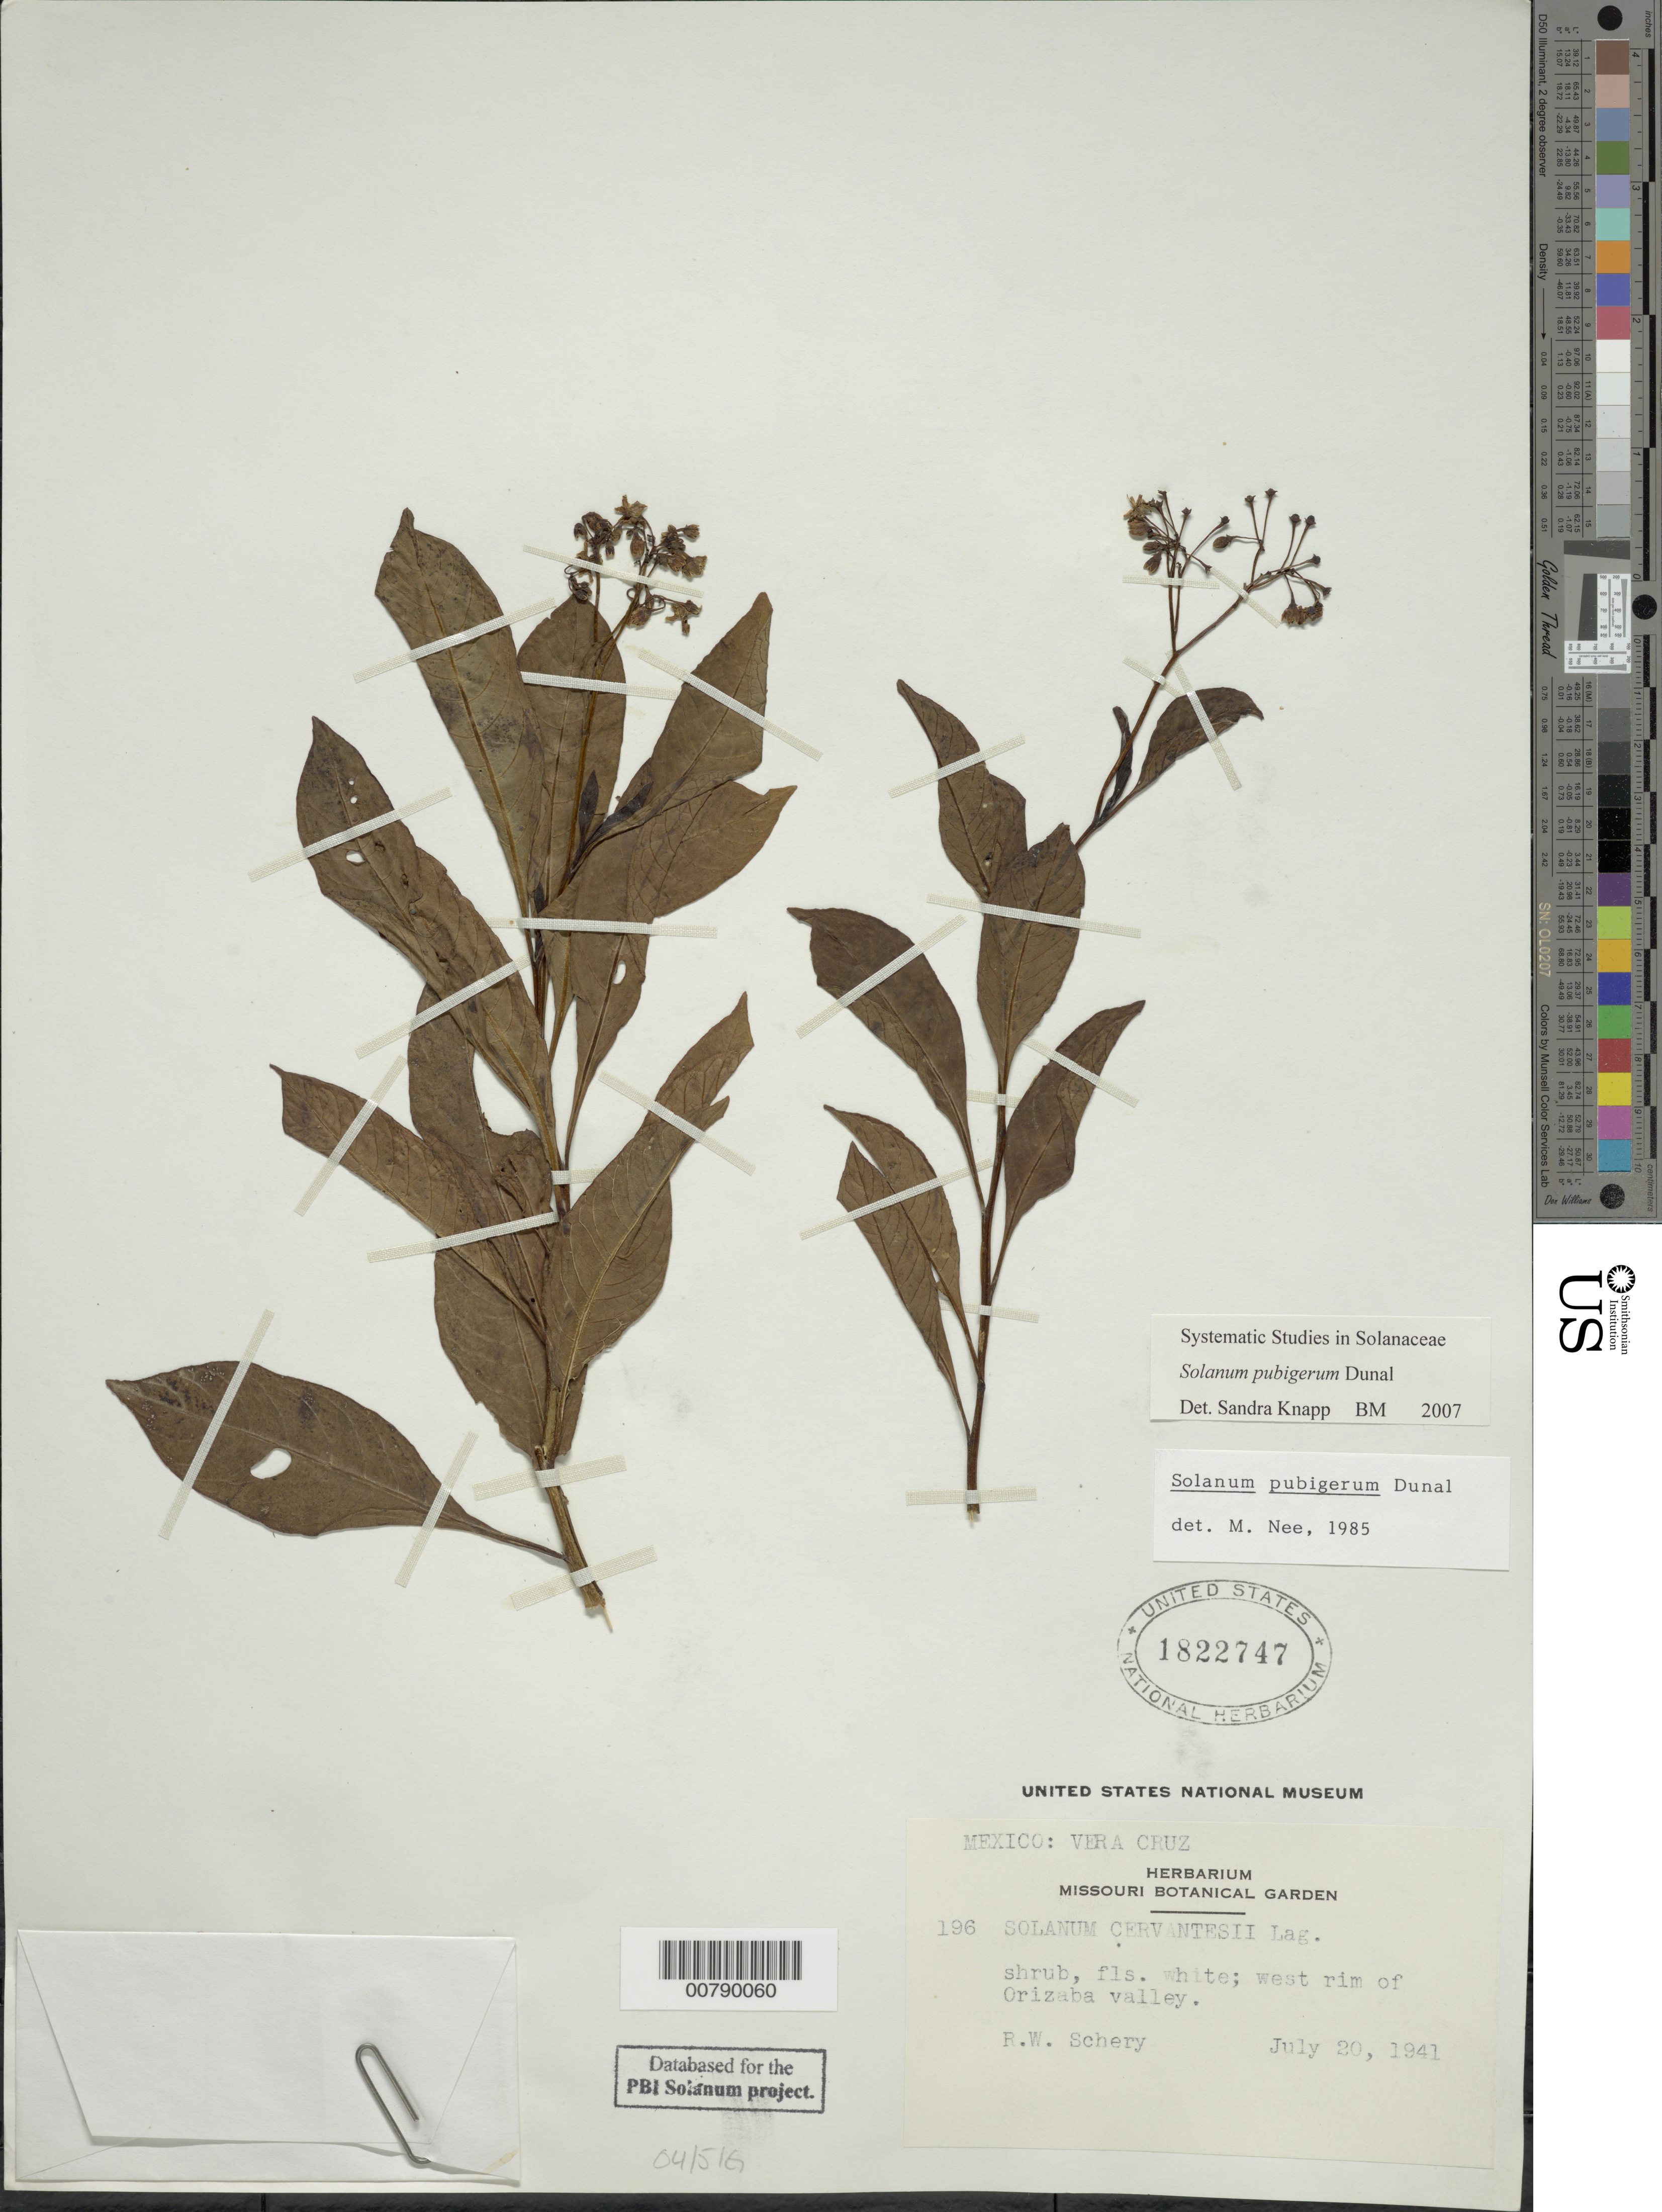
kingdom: Plantae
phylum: Tracheophyta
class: Magnoliopsida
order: Solanales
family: Solanaceae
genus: Solanum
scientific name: Solanum pubigerum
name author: Dunal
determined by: Knapp, S. D.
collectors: R. W. Schery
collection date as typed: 20 Jul 1941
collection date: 1941-07-20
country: Mexico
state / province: Veracruz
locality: west rim of Orizaba Valley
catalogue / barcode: US 1822747